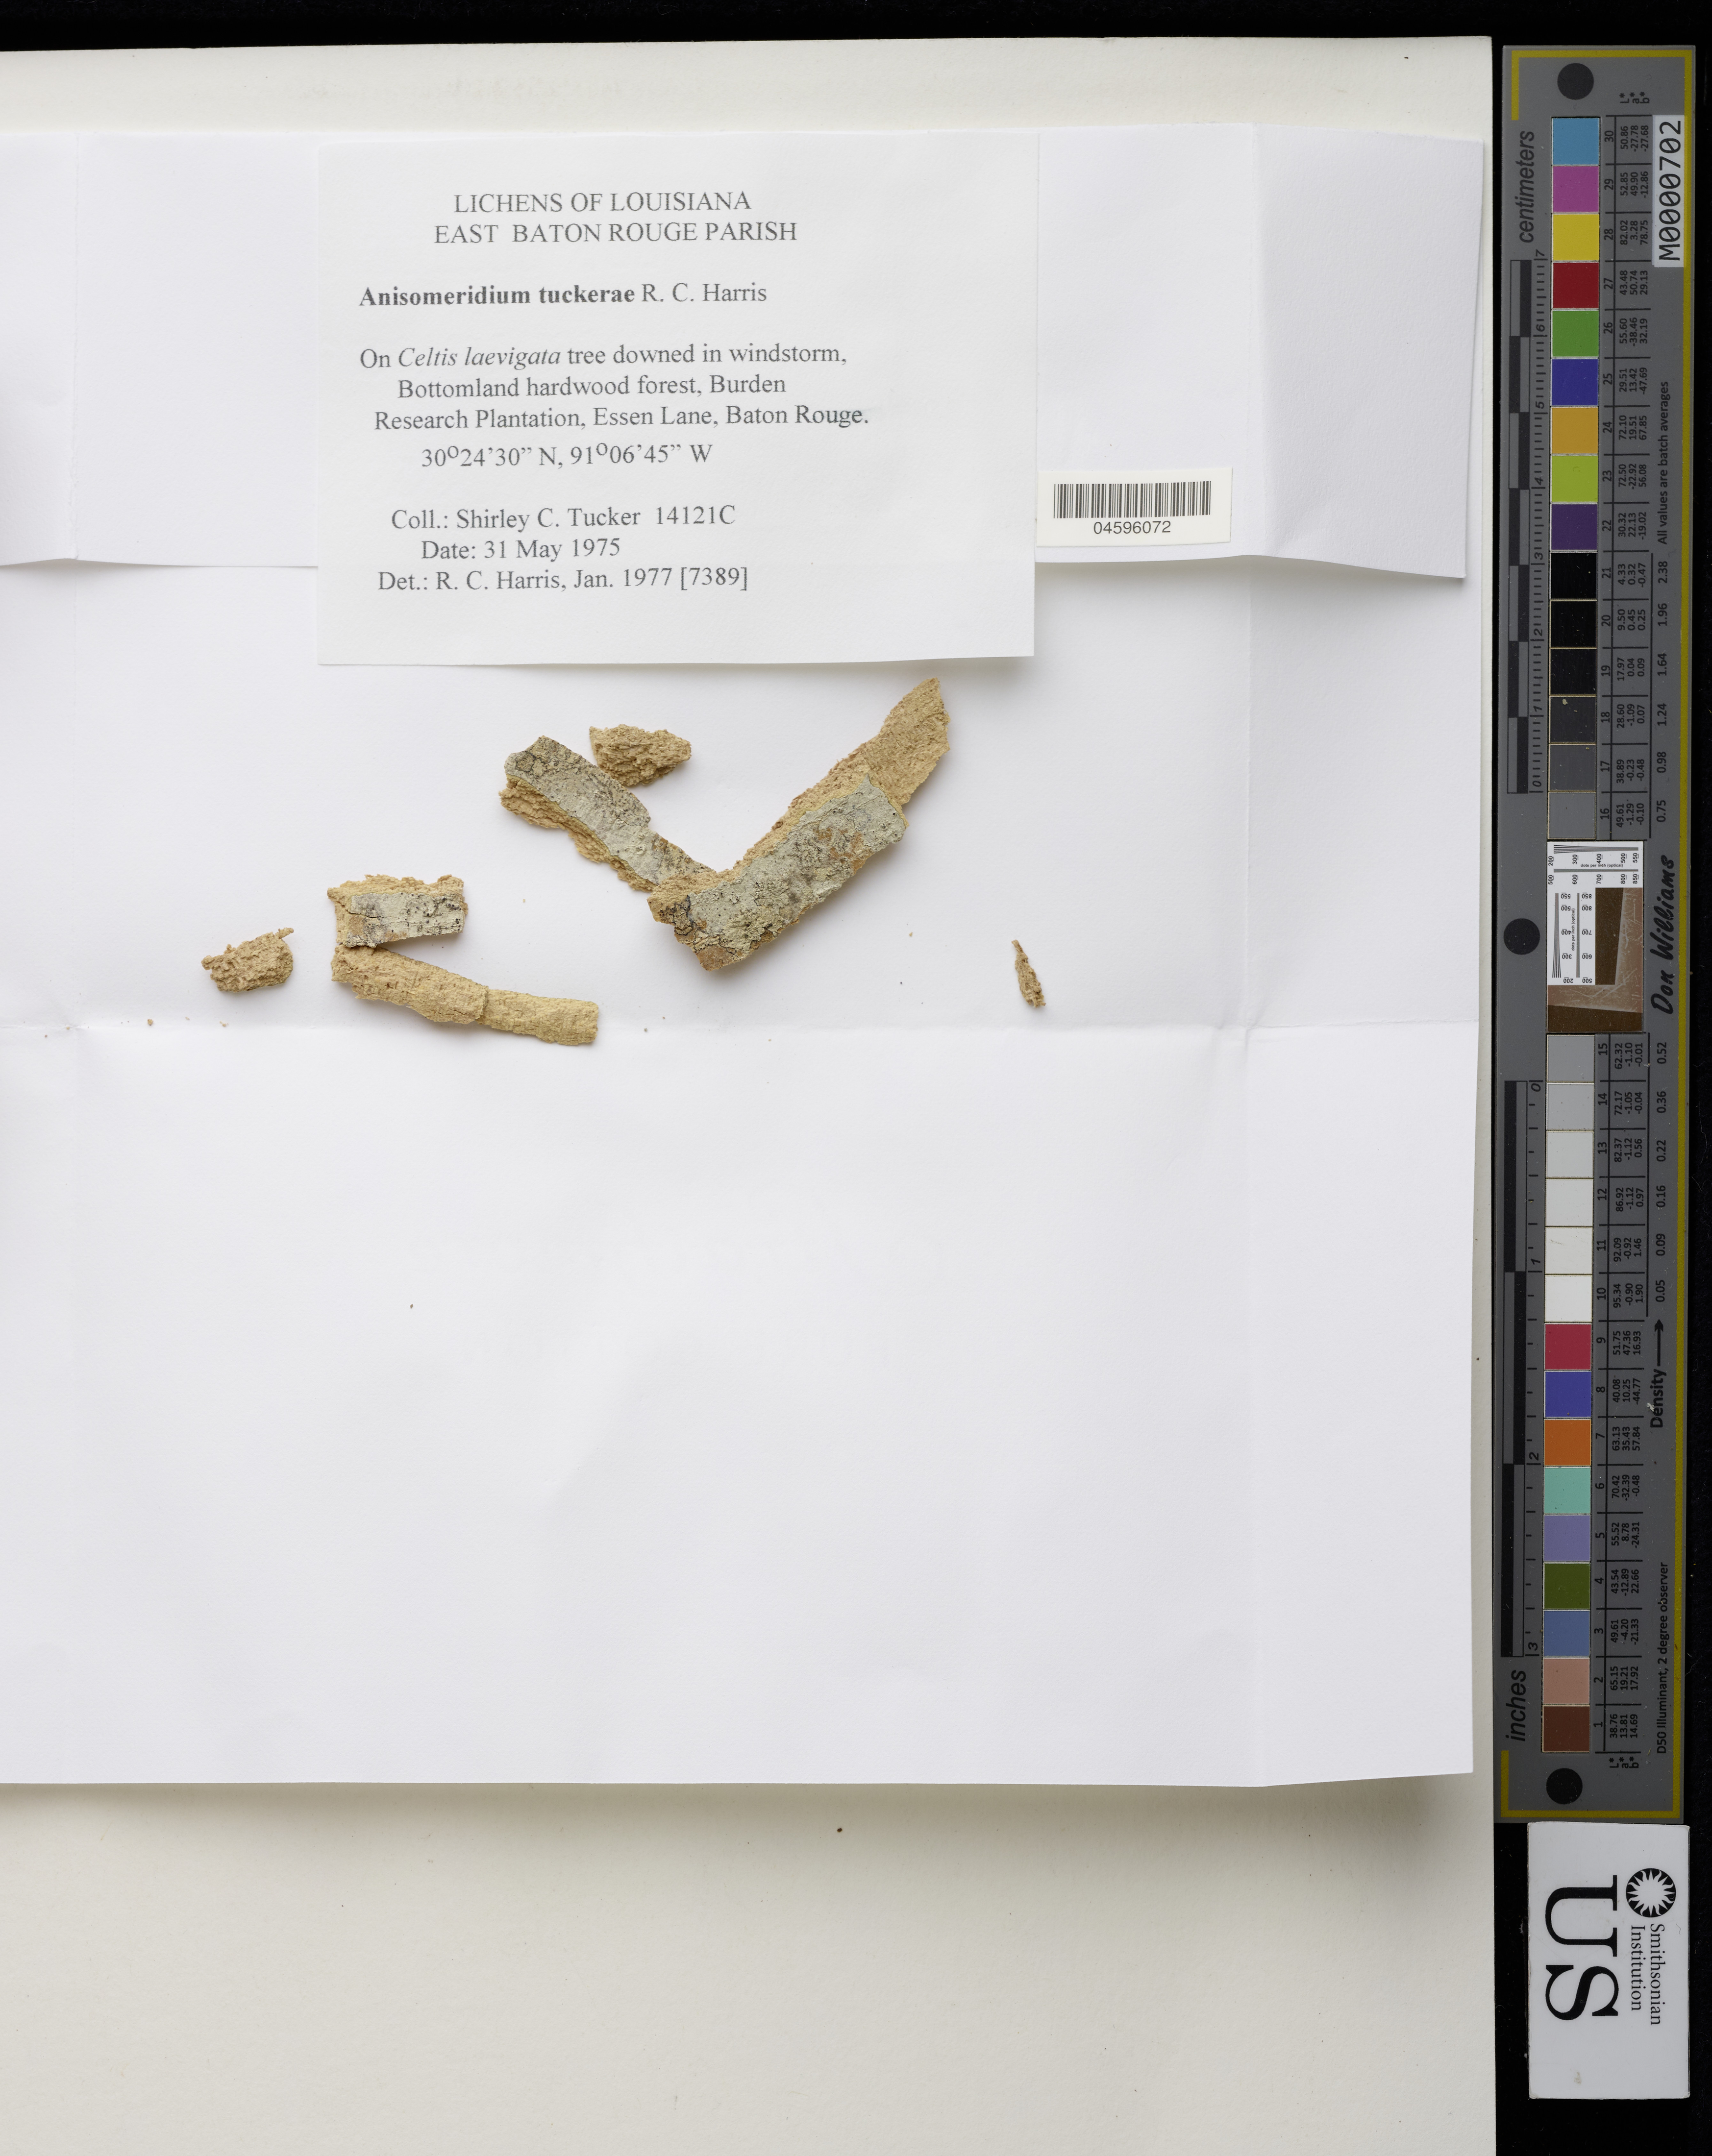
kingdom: Fungi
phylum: Ascomycota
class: Dothideomycetes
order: Monoblastiales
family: Monoblastiaceae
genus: Anisomeridium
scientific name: Anisomeridium tuckerae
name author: R.C. Harris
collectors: S. Tucker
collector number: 14121C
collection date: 1975-05-31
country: United States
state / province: Louisiana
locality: East Baton Rouge Parish. Bottomland hardwood forest, Burden Research Plantation, Essen Lane, Baton Rouge.